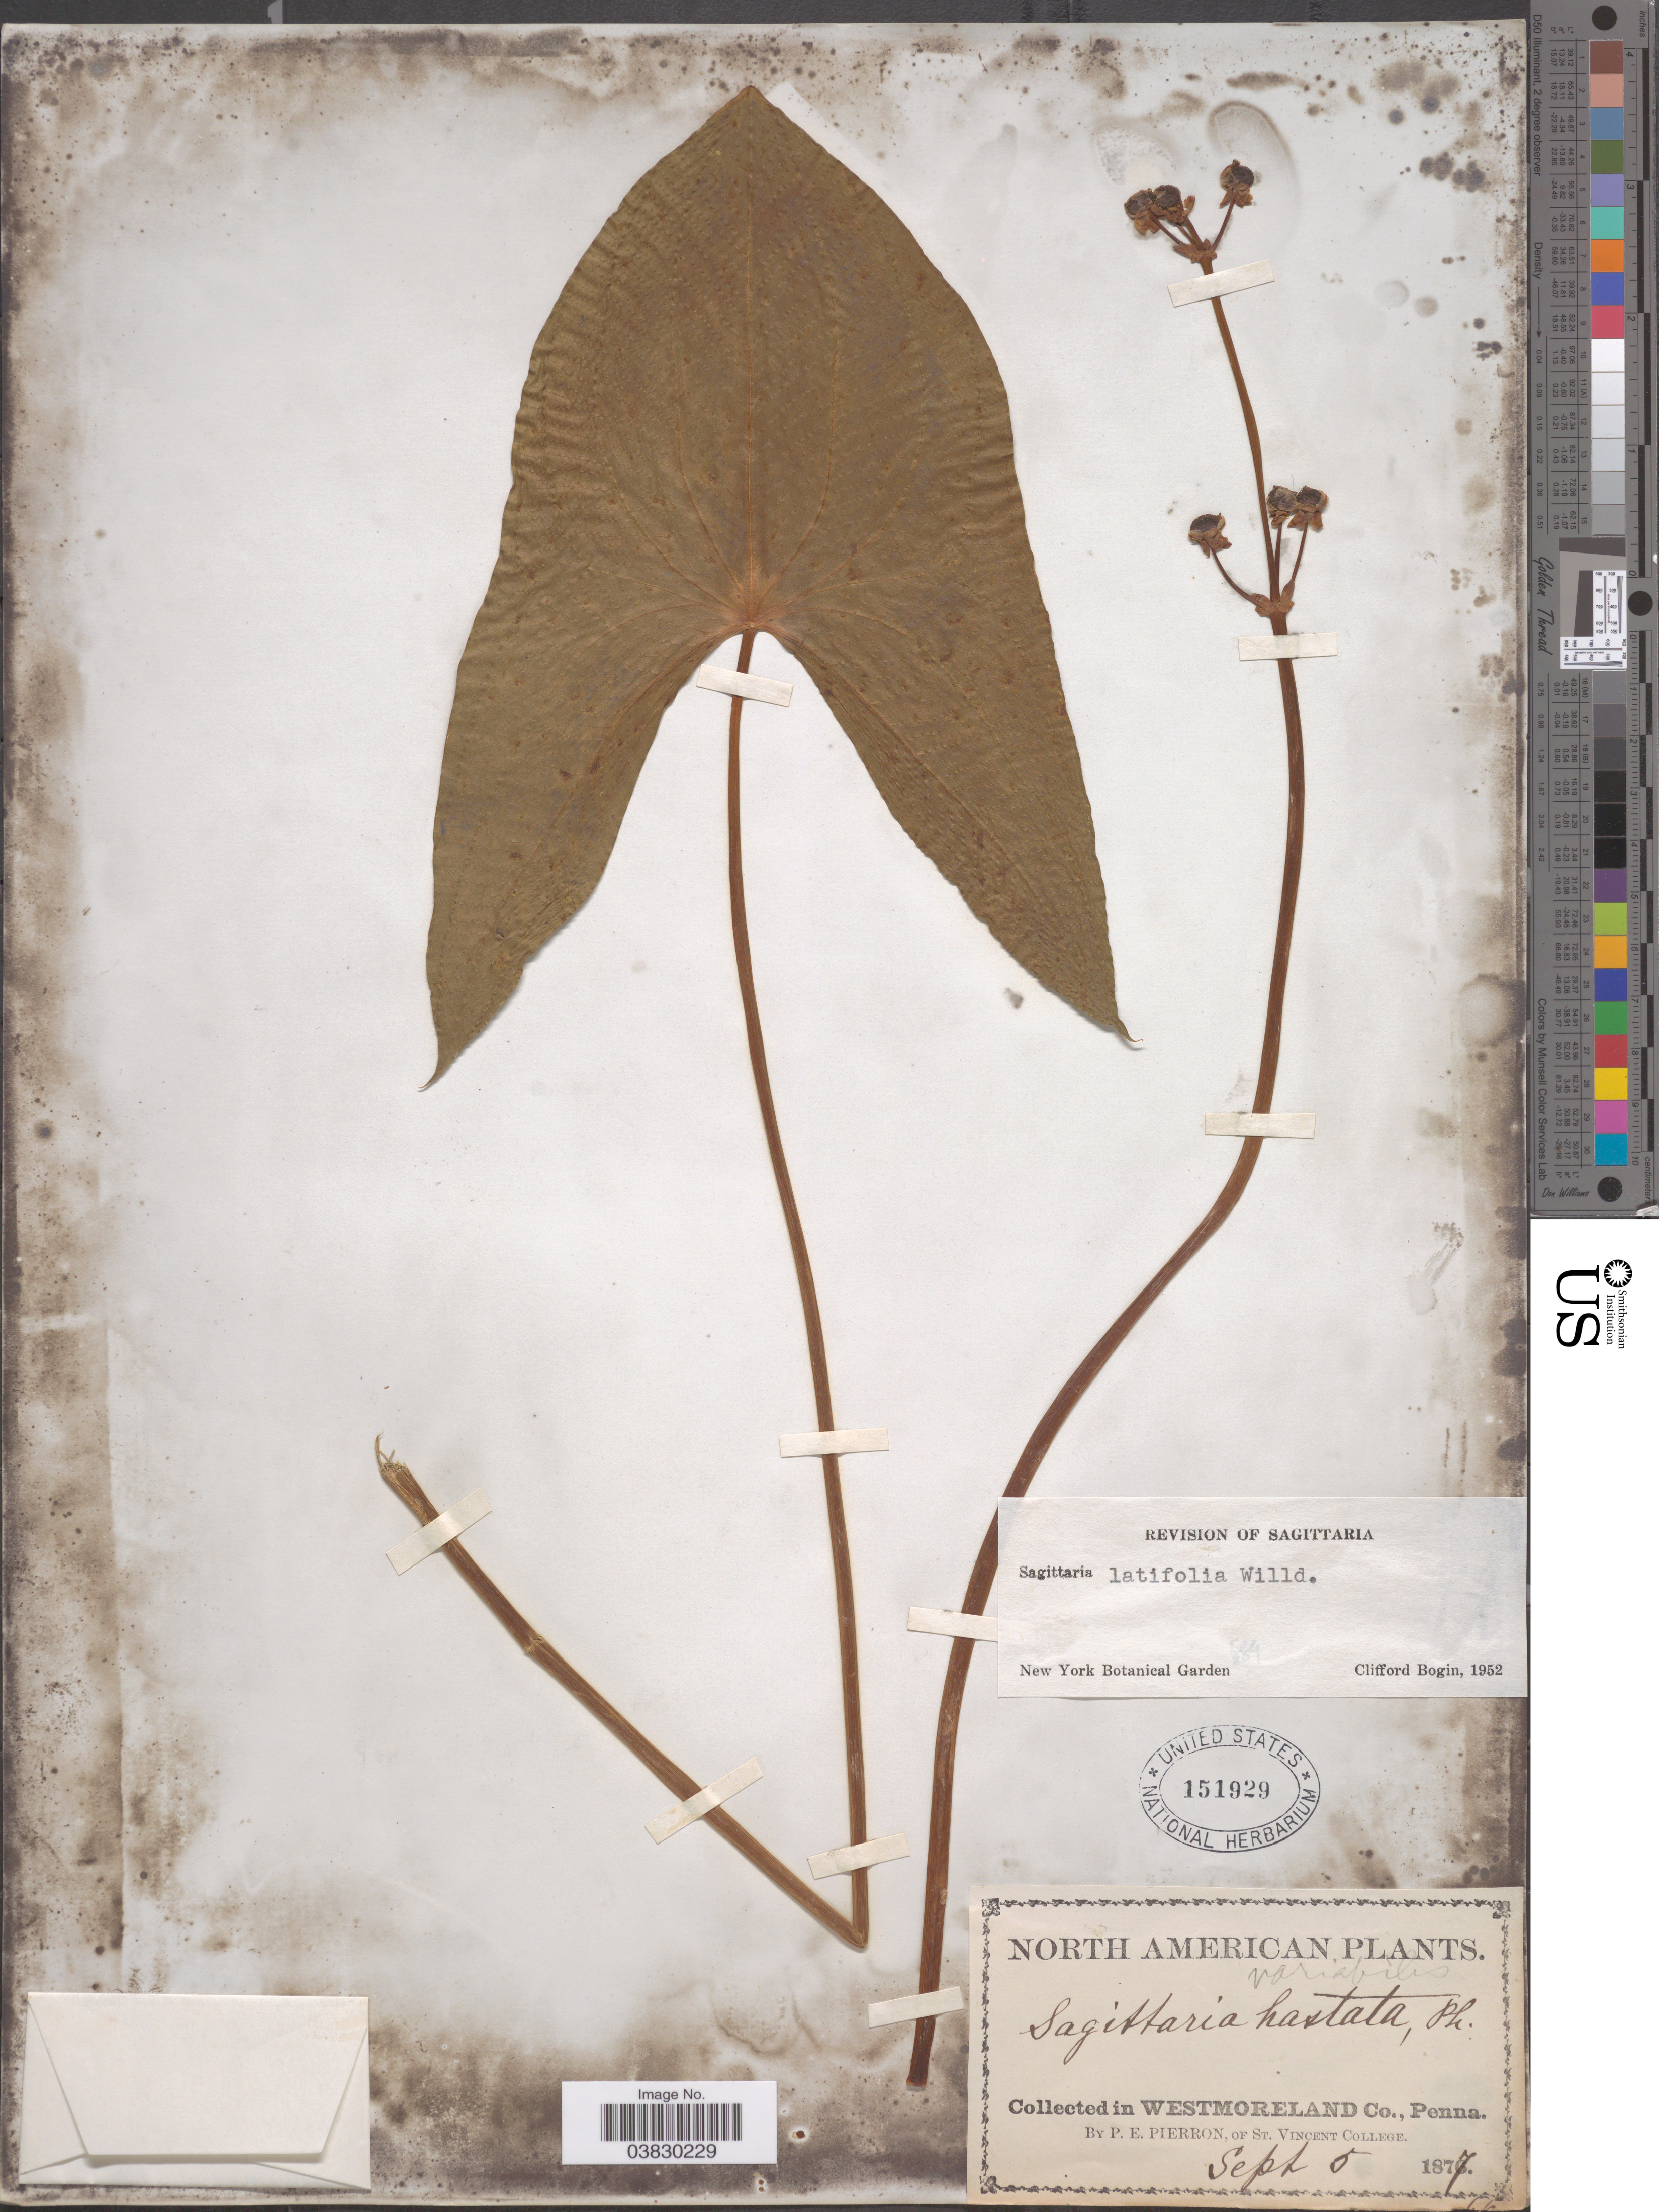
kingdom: Plantae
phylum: Tracheophyta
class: Liliopsida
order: Alismatales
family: Alismataceae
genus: Sagittaria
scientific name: Sagittaria latifolia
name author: Willd.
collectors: P. Pierron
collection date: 1877-09-05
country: United States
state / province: Pennsylvania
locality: Westmoreland Co.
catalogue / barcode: US 151929